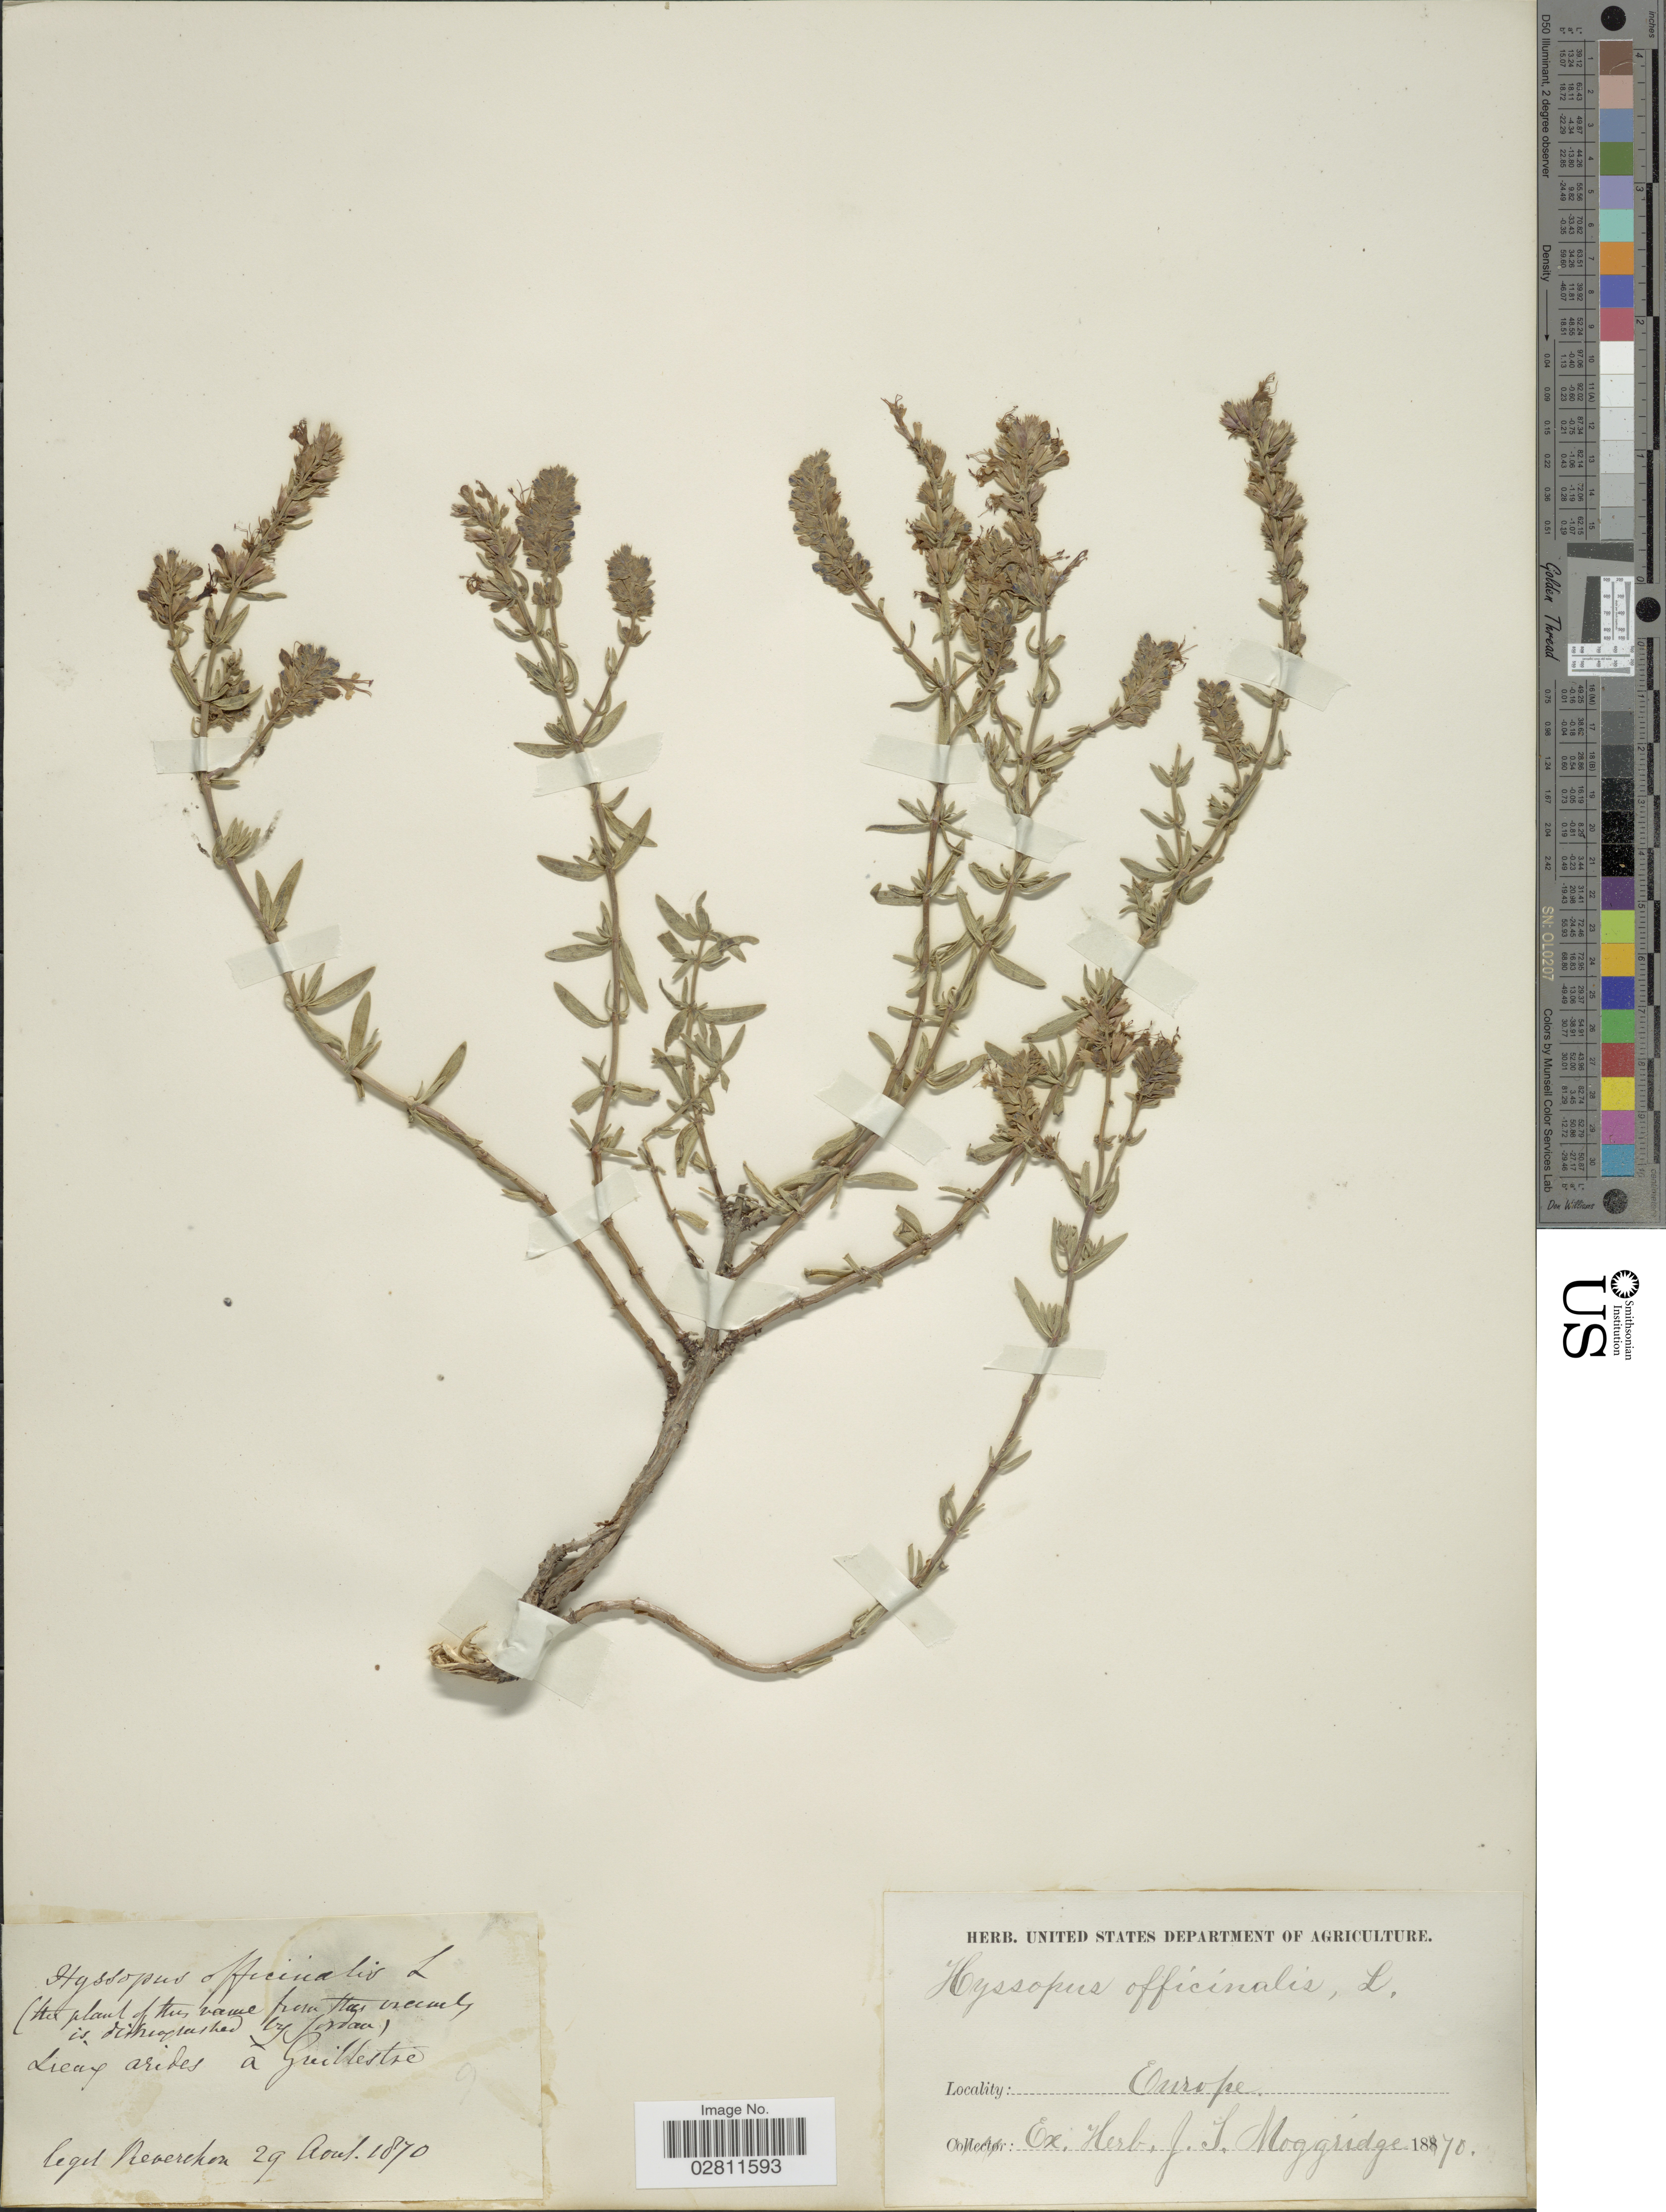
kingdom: Plantae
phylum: Tracheophyta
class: Magnoliopsida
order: Lamiales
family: Lamiaceae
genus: Hyssopus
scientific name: Hyssopus officinalis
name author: L.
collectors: -. Reverchon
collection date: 1870-08-29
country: France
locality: Lieux arides à Guillestre. Europe.